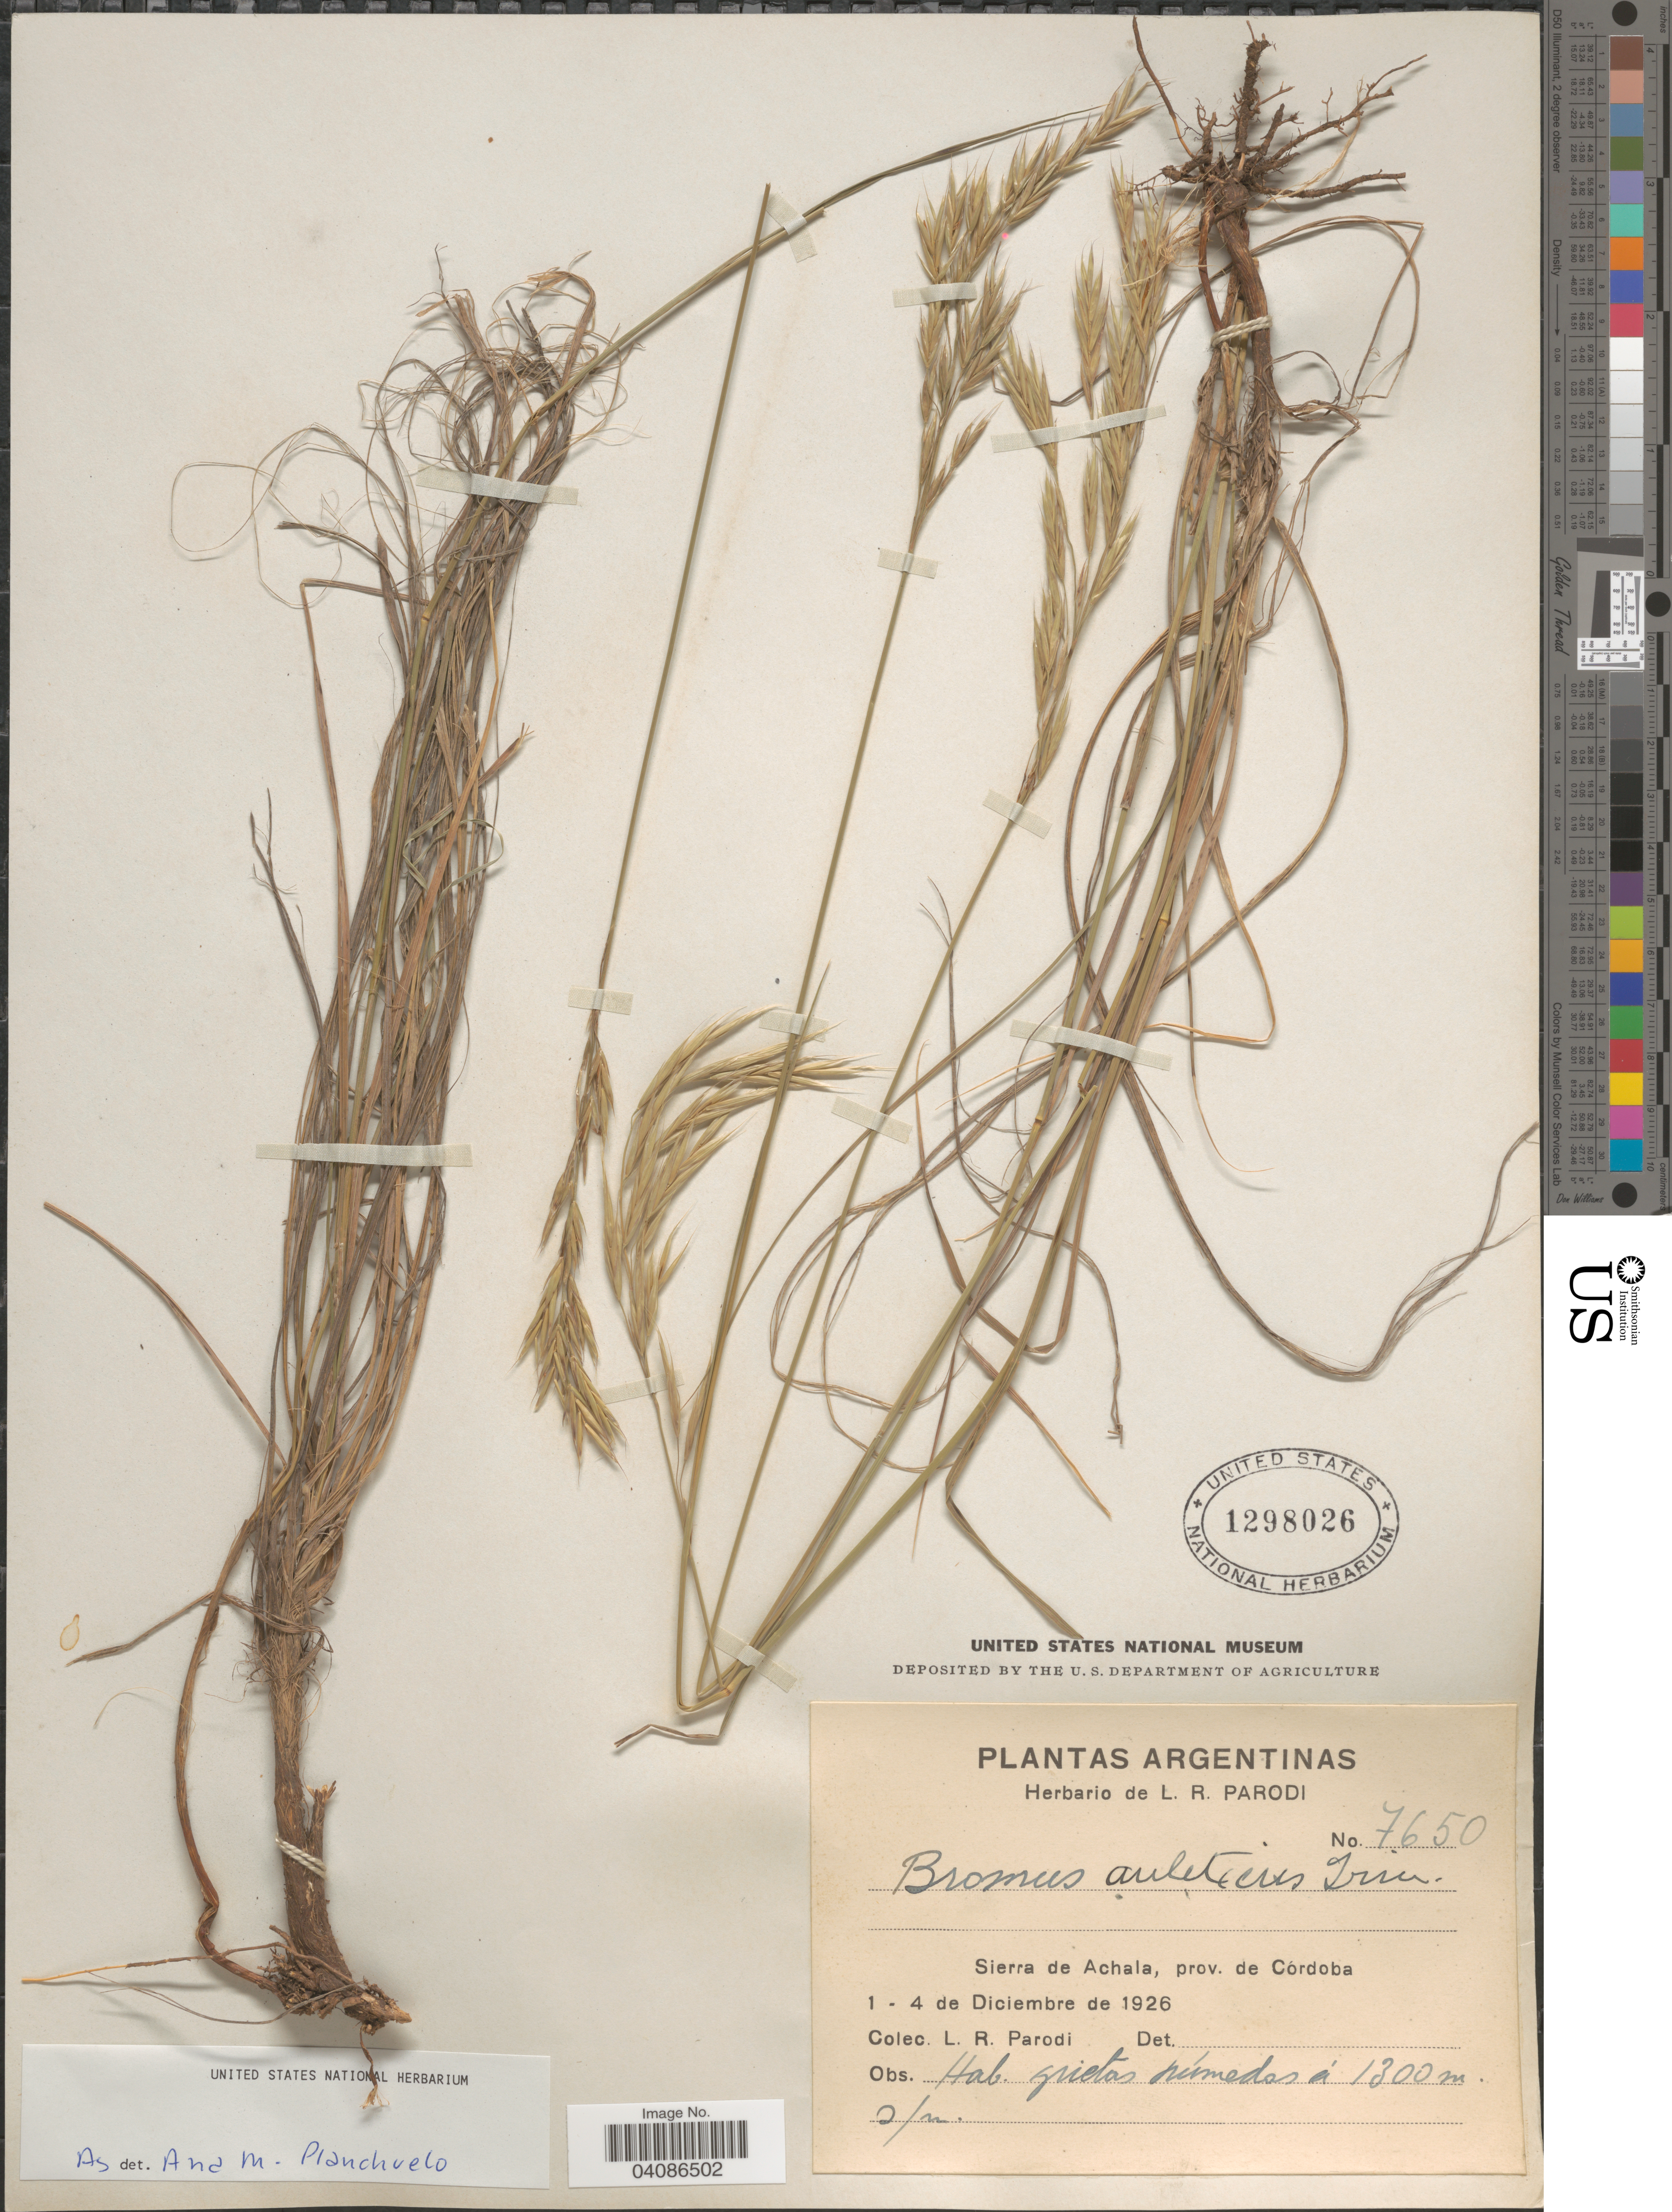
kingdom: Plantae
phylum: Tracheophyta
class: Liliopsida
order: Poales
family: Poaceae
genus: Bromus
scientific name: Bromus auleticus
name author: Trin. ex Nees in Mart.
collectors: L. R. Parodi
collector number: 7650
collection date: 1926-12-01/1926-12-04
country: Argentina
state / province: Cordoba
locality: Sierra de Achala.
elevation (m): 1300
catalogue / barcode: US 1298026